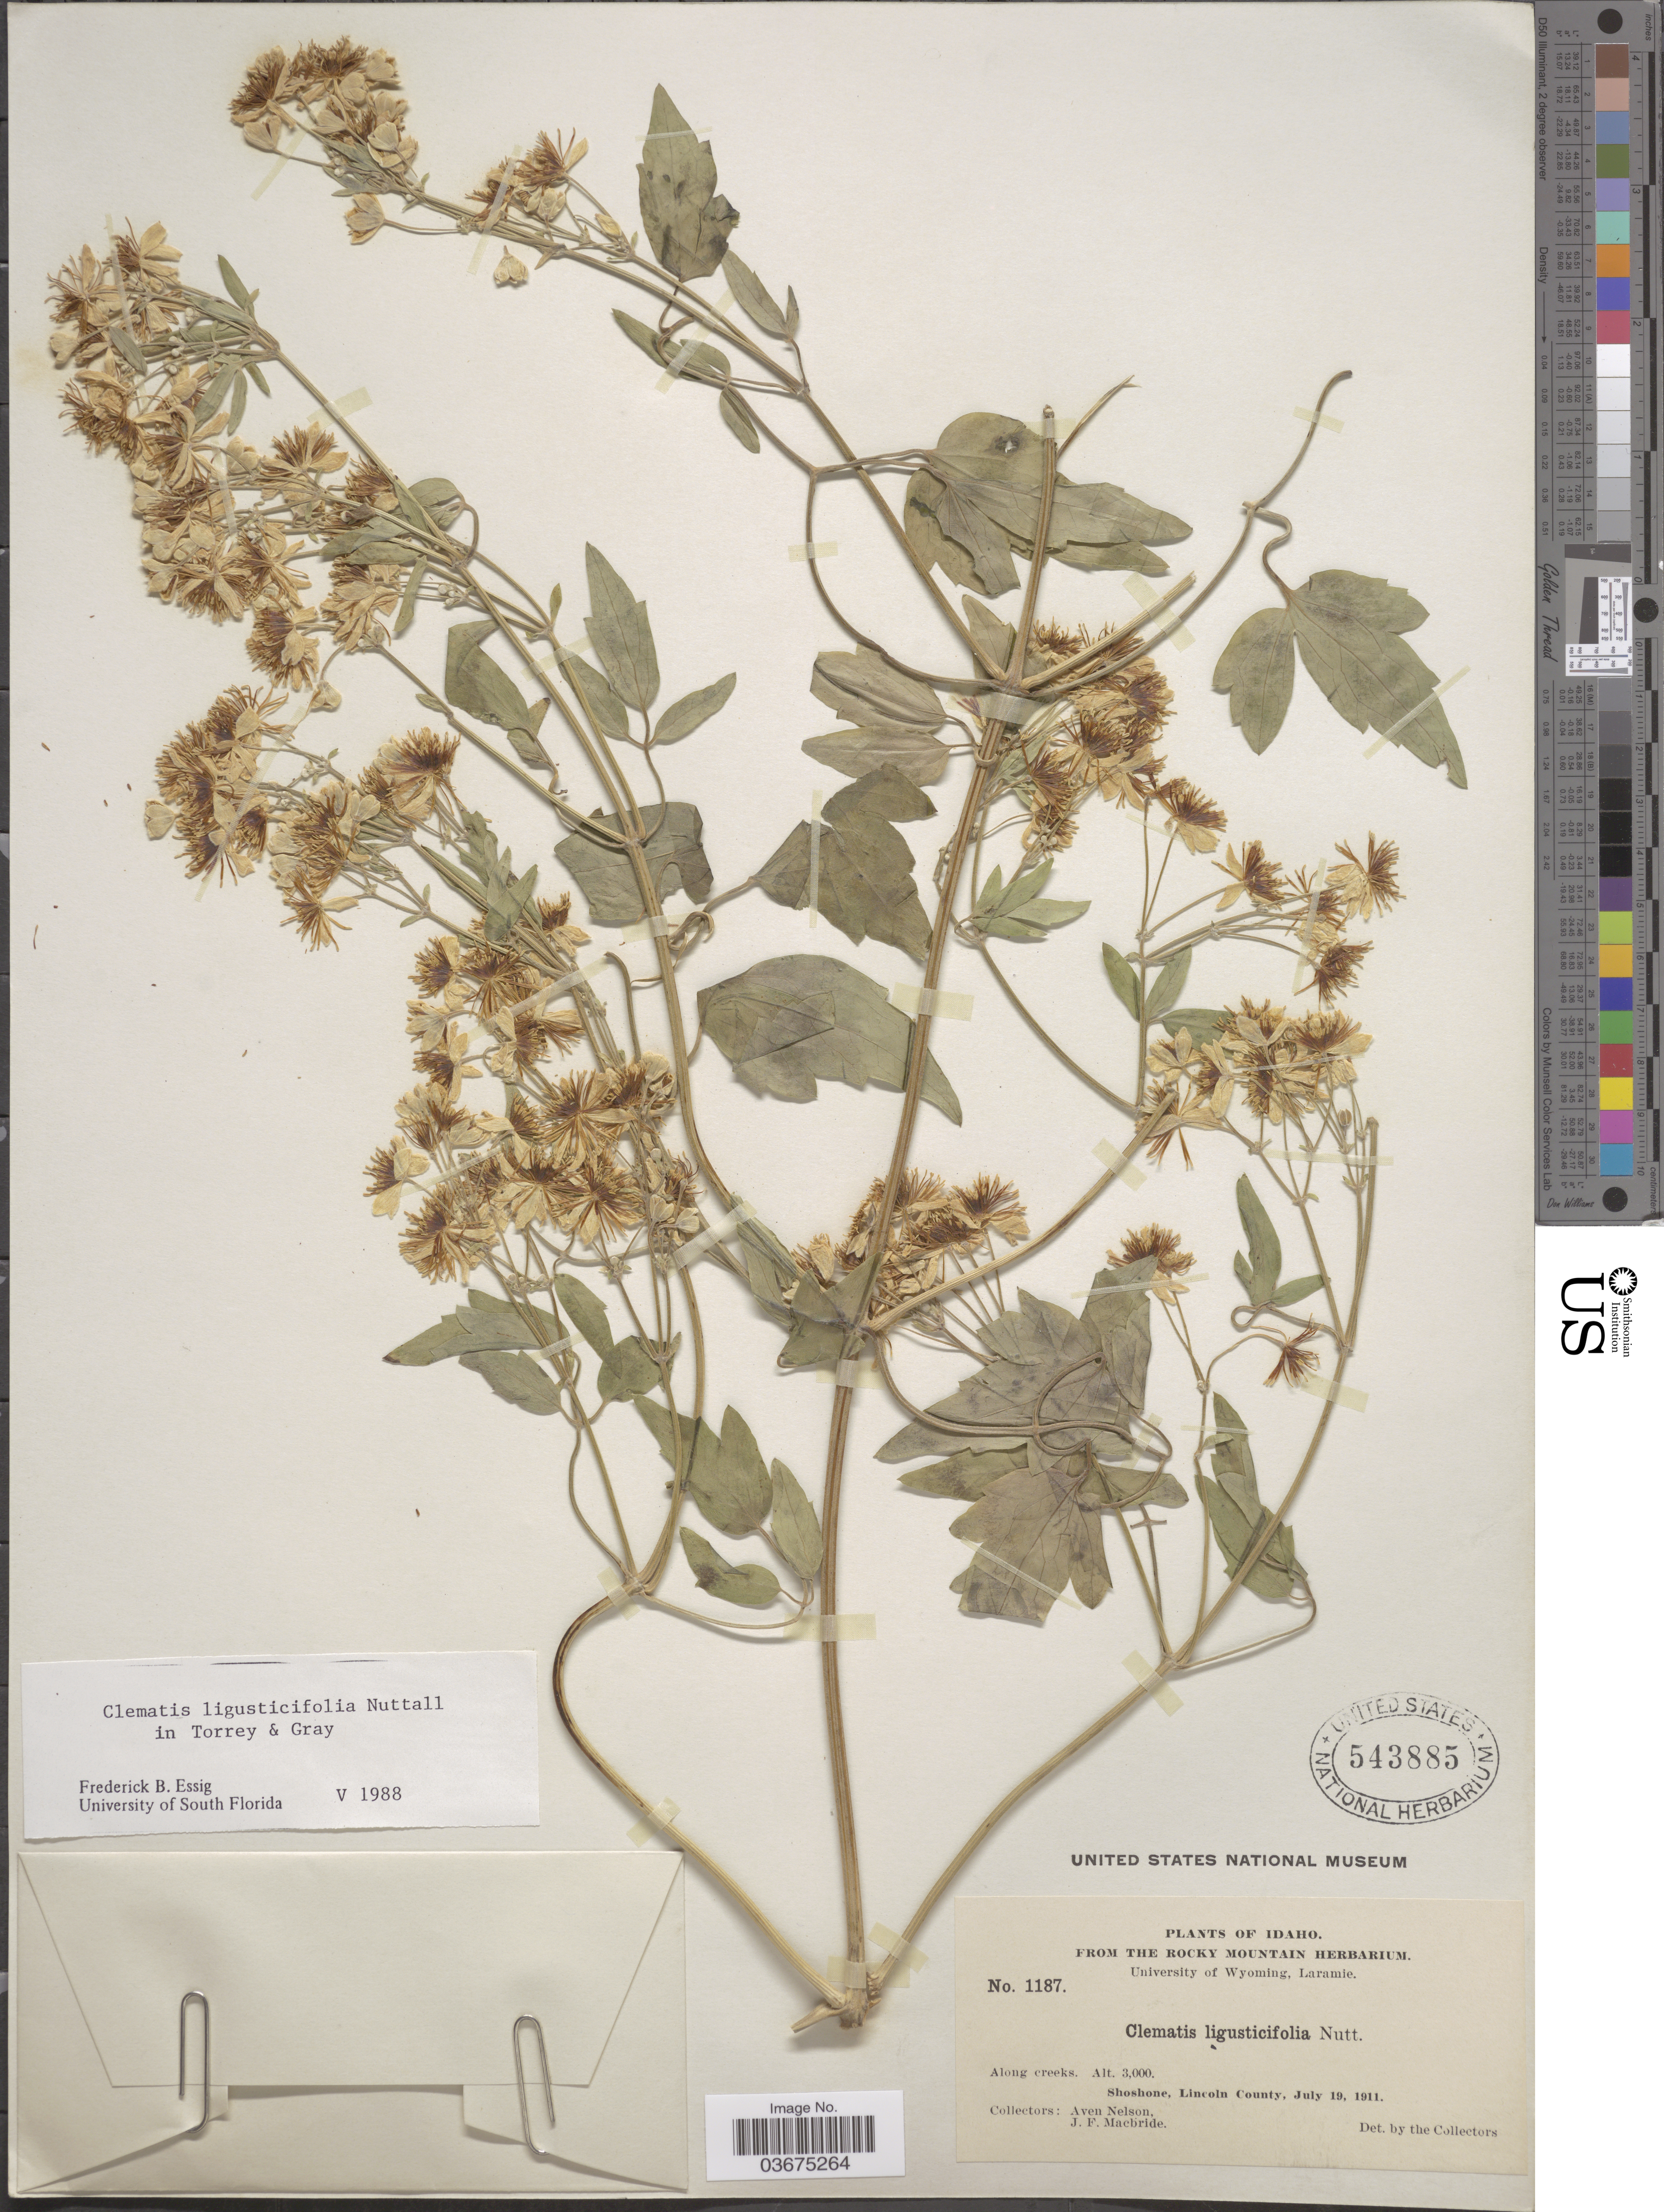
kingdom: Plantae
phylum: Tracheophyta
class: Magnoliopsida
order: Ranunculales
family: Ranunculaceae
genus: Clematis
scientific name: Clematis ligusticifolia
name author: Nutt.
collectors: A. Nelson & J. F. Macbride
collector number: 1187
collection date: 1911-07-19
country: United States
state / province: Idaho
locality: Shoshone, Lincoln County.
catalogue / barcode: US 543885